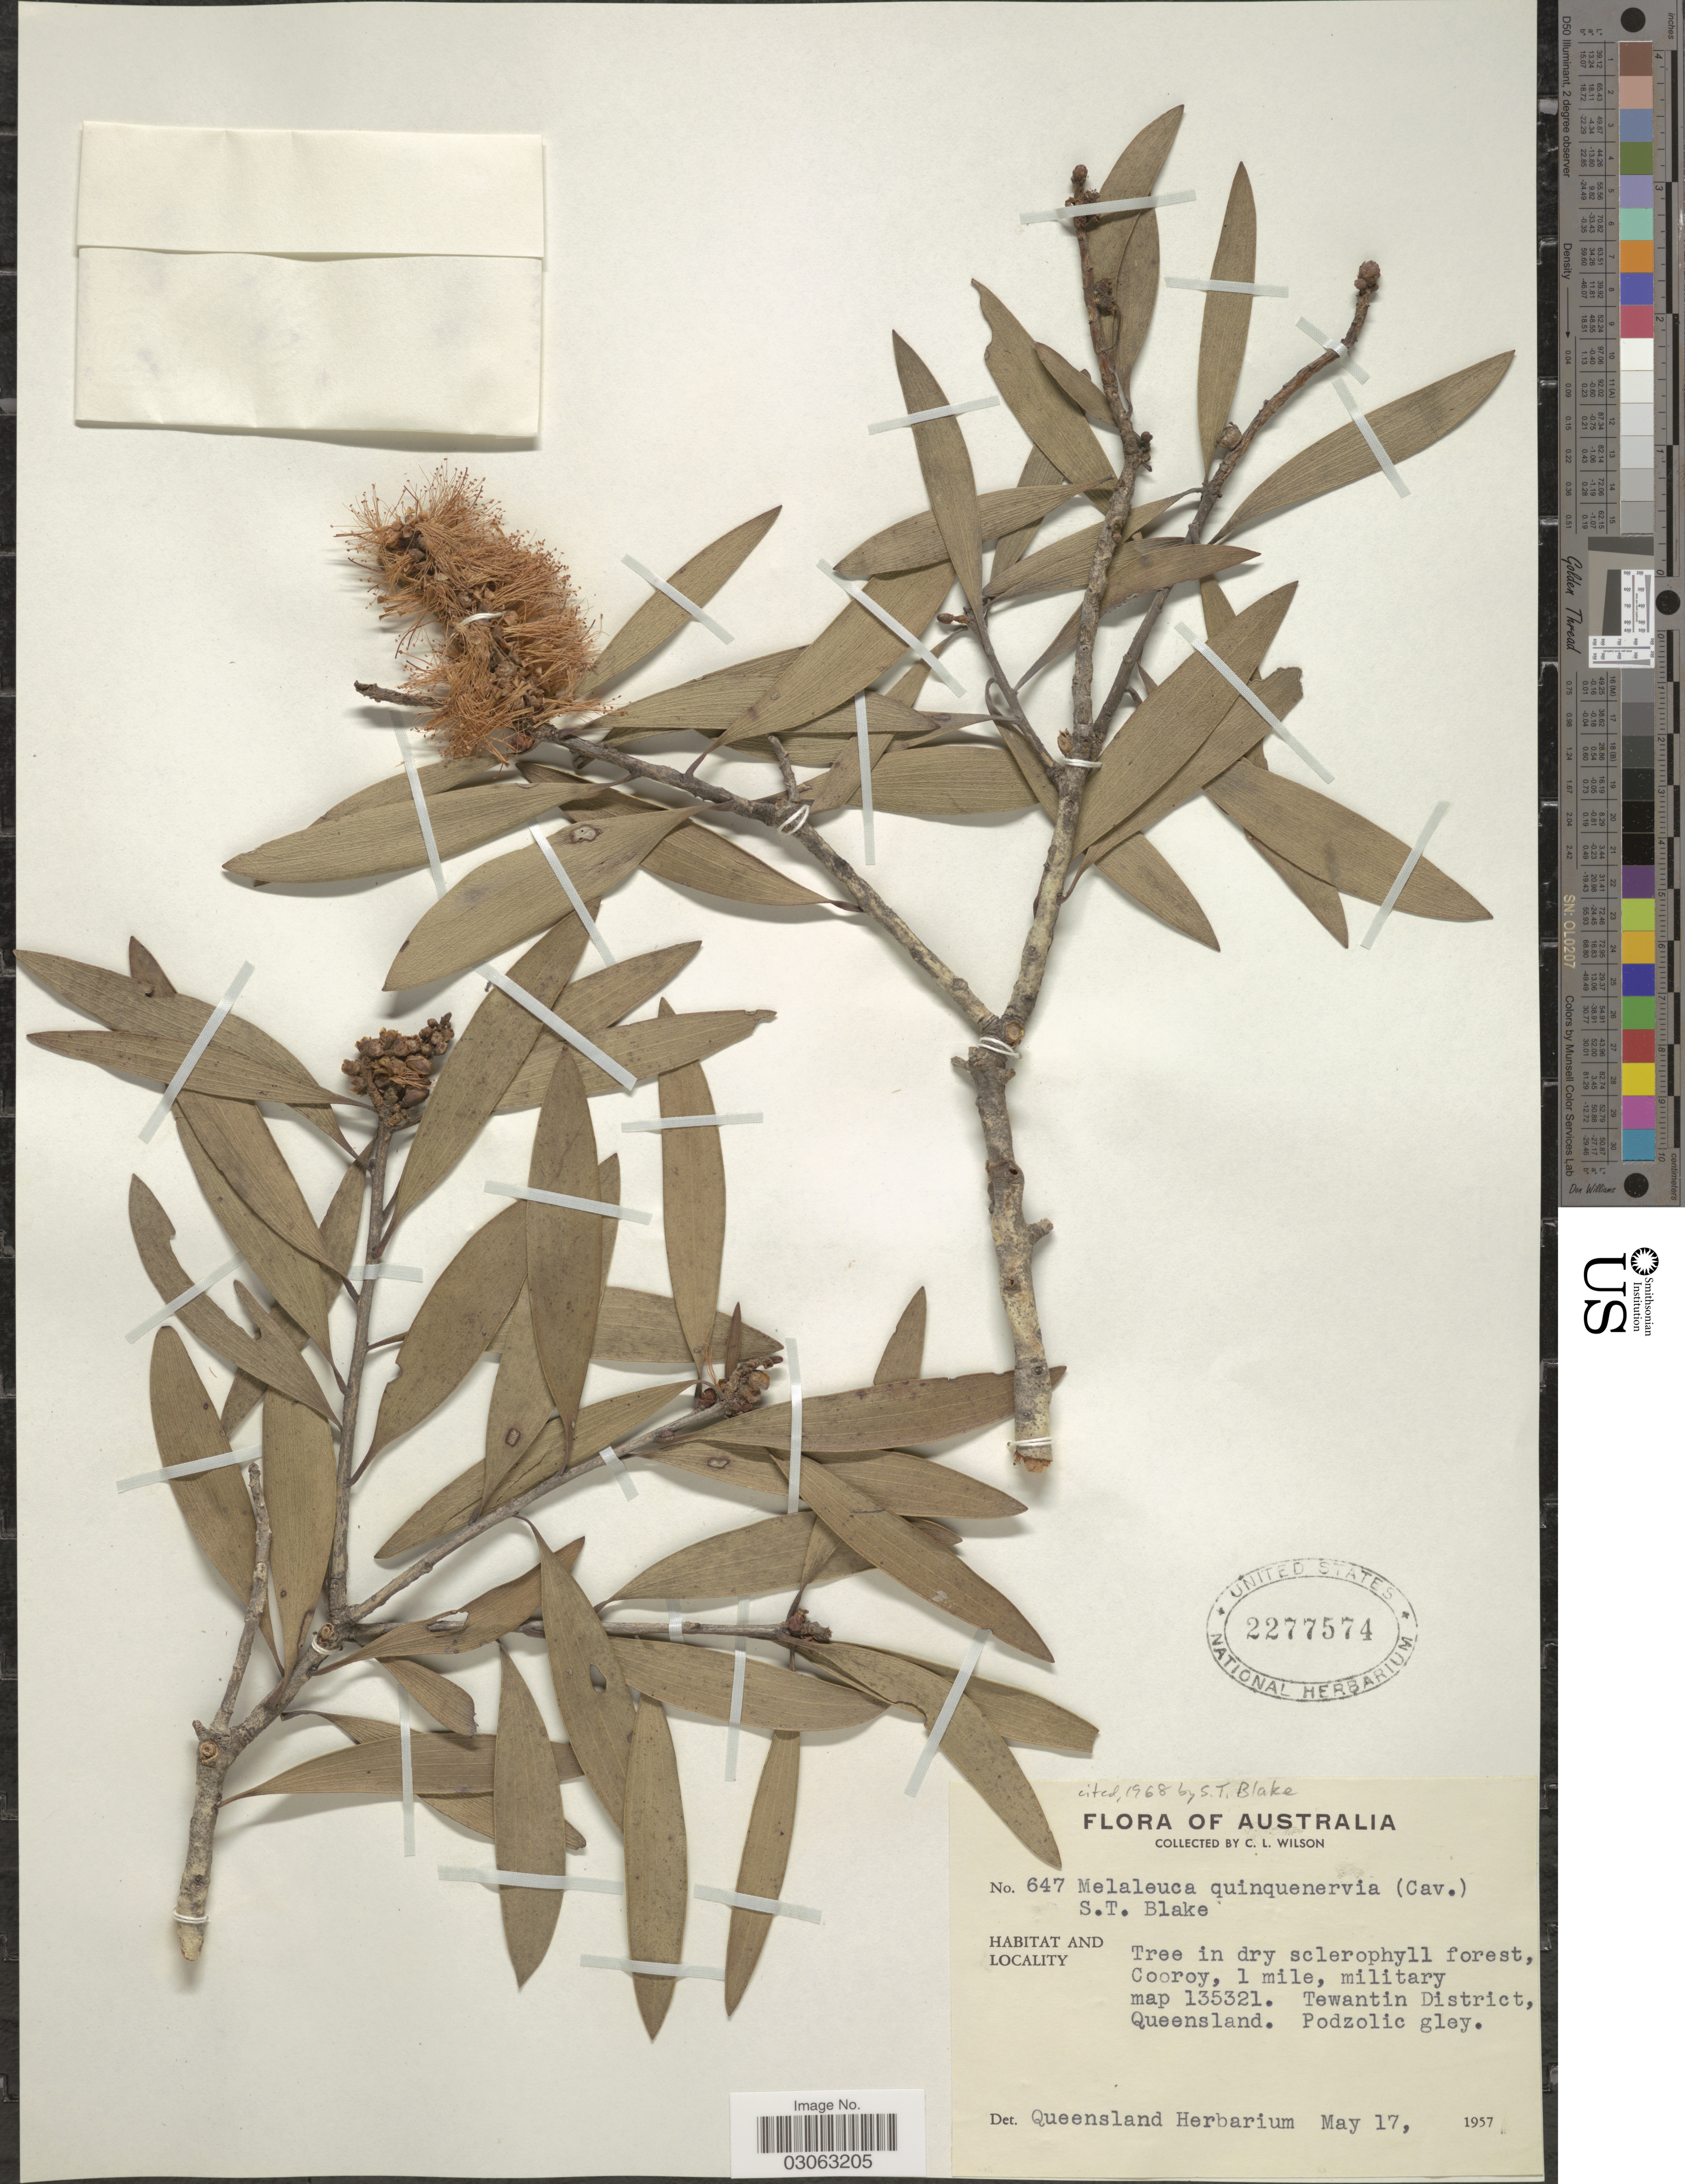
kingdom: Plantae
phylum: Tracheophyta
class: Magnoliopsida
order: Myrtales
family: Myrtaceae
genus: Melaleuca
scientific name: Melaleuca quinquenervia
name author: (Cav.) S.T. Blake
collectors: C. L. Wilson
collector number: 647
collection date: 1957-05-17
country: Australia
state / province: Queensland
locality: Cooroy, 1 miles, military map 135321. Tewantin District, Queensland.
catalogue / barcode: US 2277574